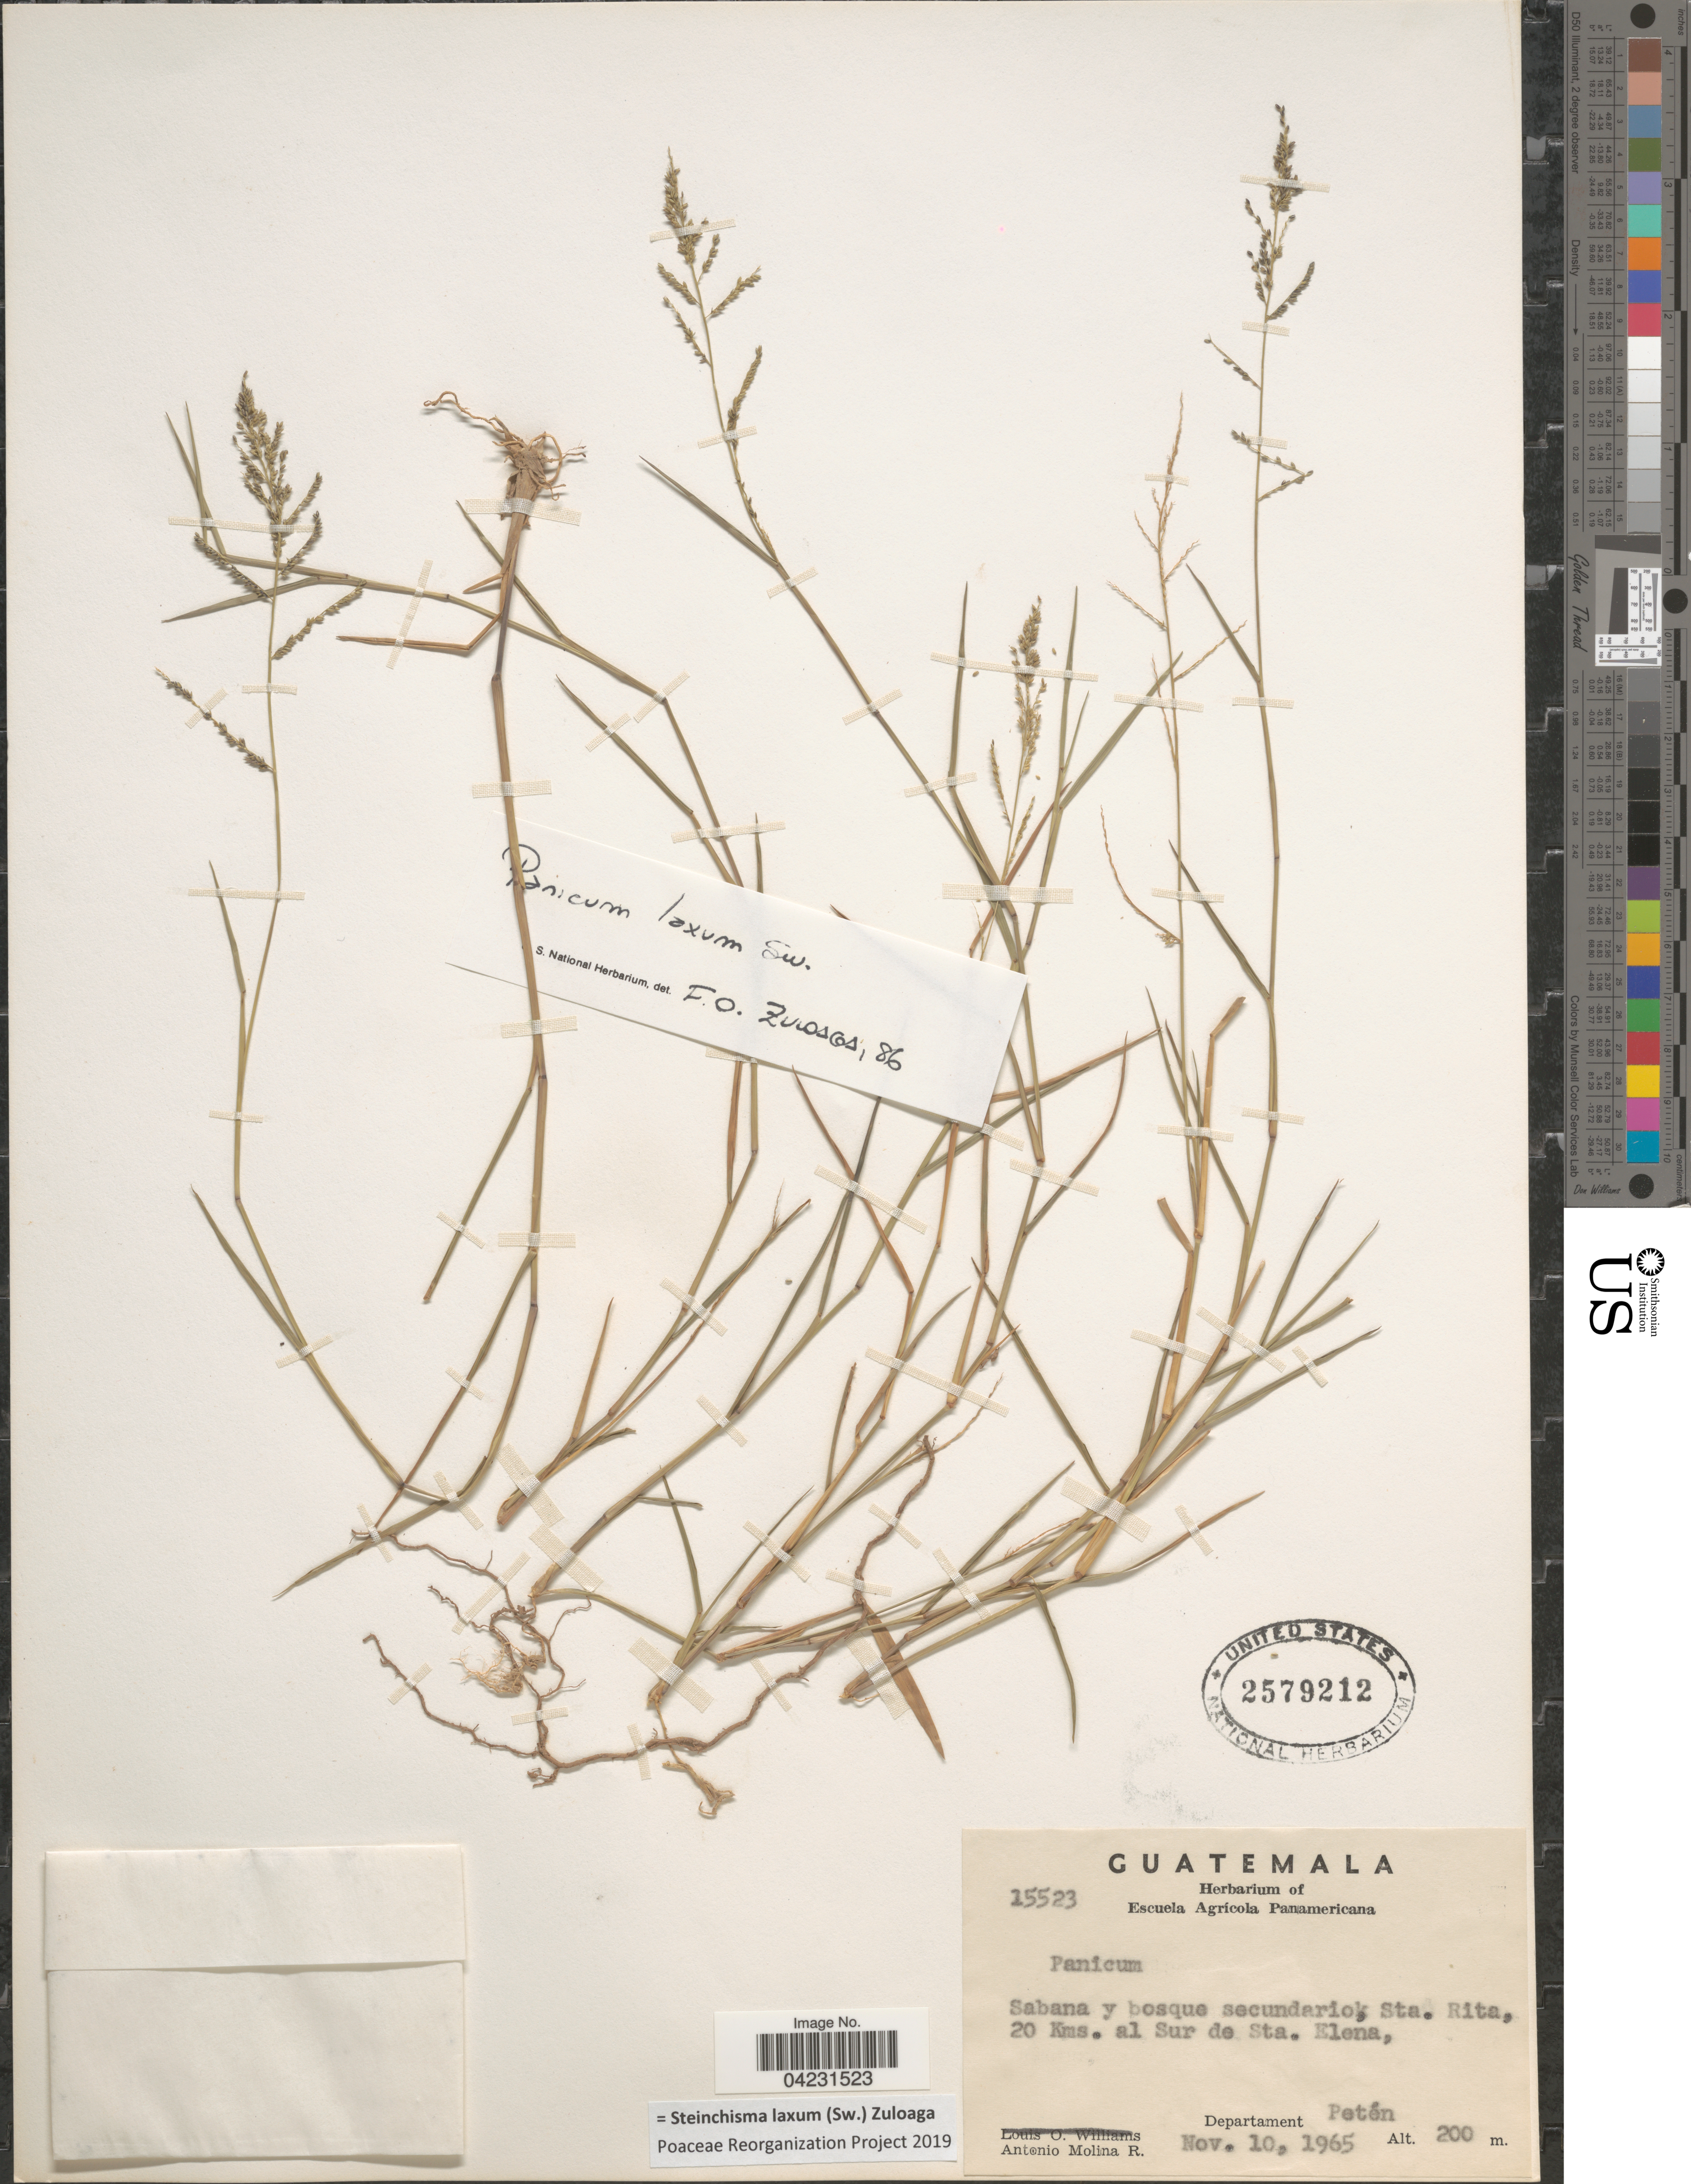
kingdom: Plantae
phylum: Tracheophyta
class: Liliopsida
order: Poales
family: Poaceae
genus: Steinchisma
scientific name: Steinchisma laxum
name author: (Sw.) Zuloaga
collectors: A. Molina R.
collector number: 15523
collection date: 1965-11-10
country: Guatemala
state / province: El Peten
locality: Sabana y bosque secundario, Sta. Rita, 20 Kms. al Sur de Sta. Elena, Department Petén.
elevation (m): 200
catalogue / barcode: US 2579212